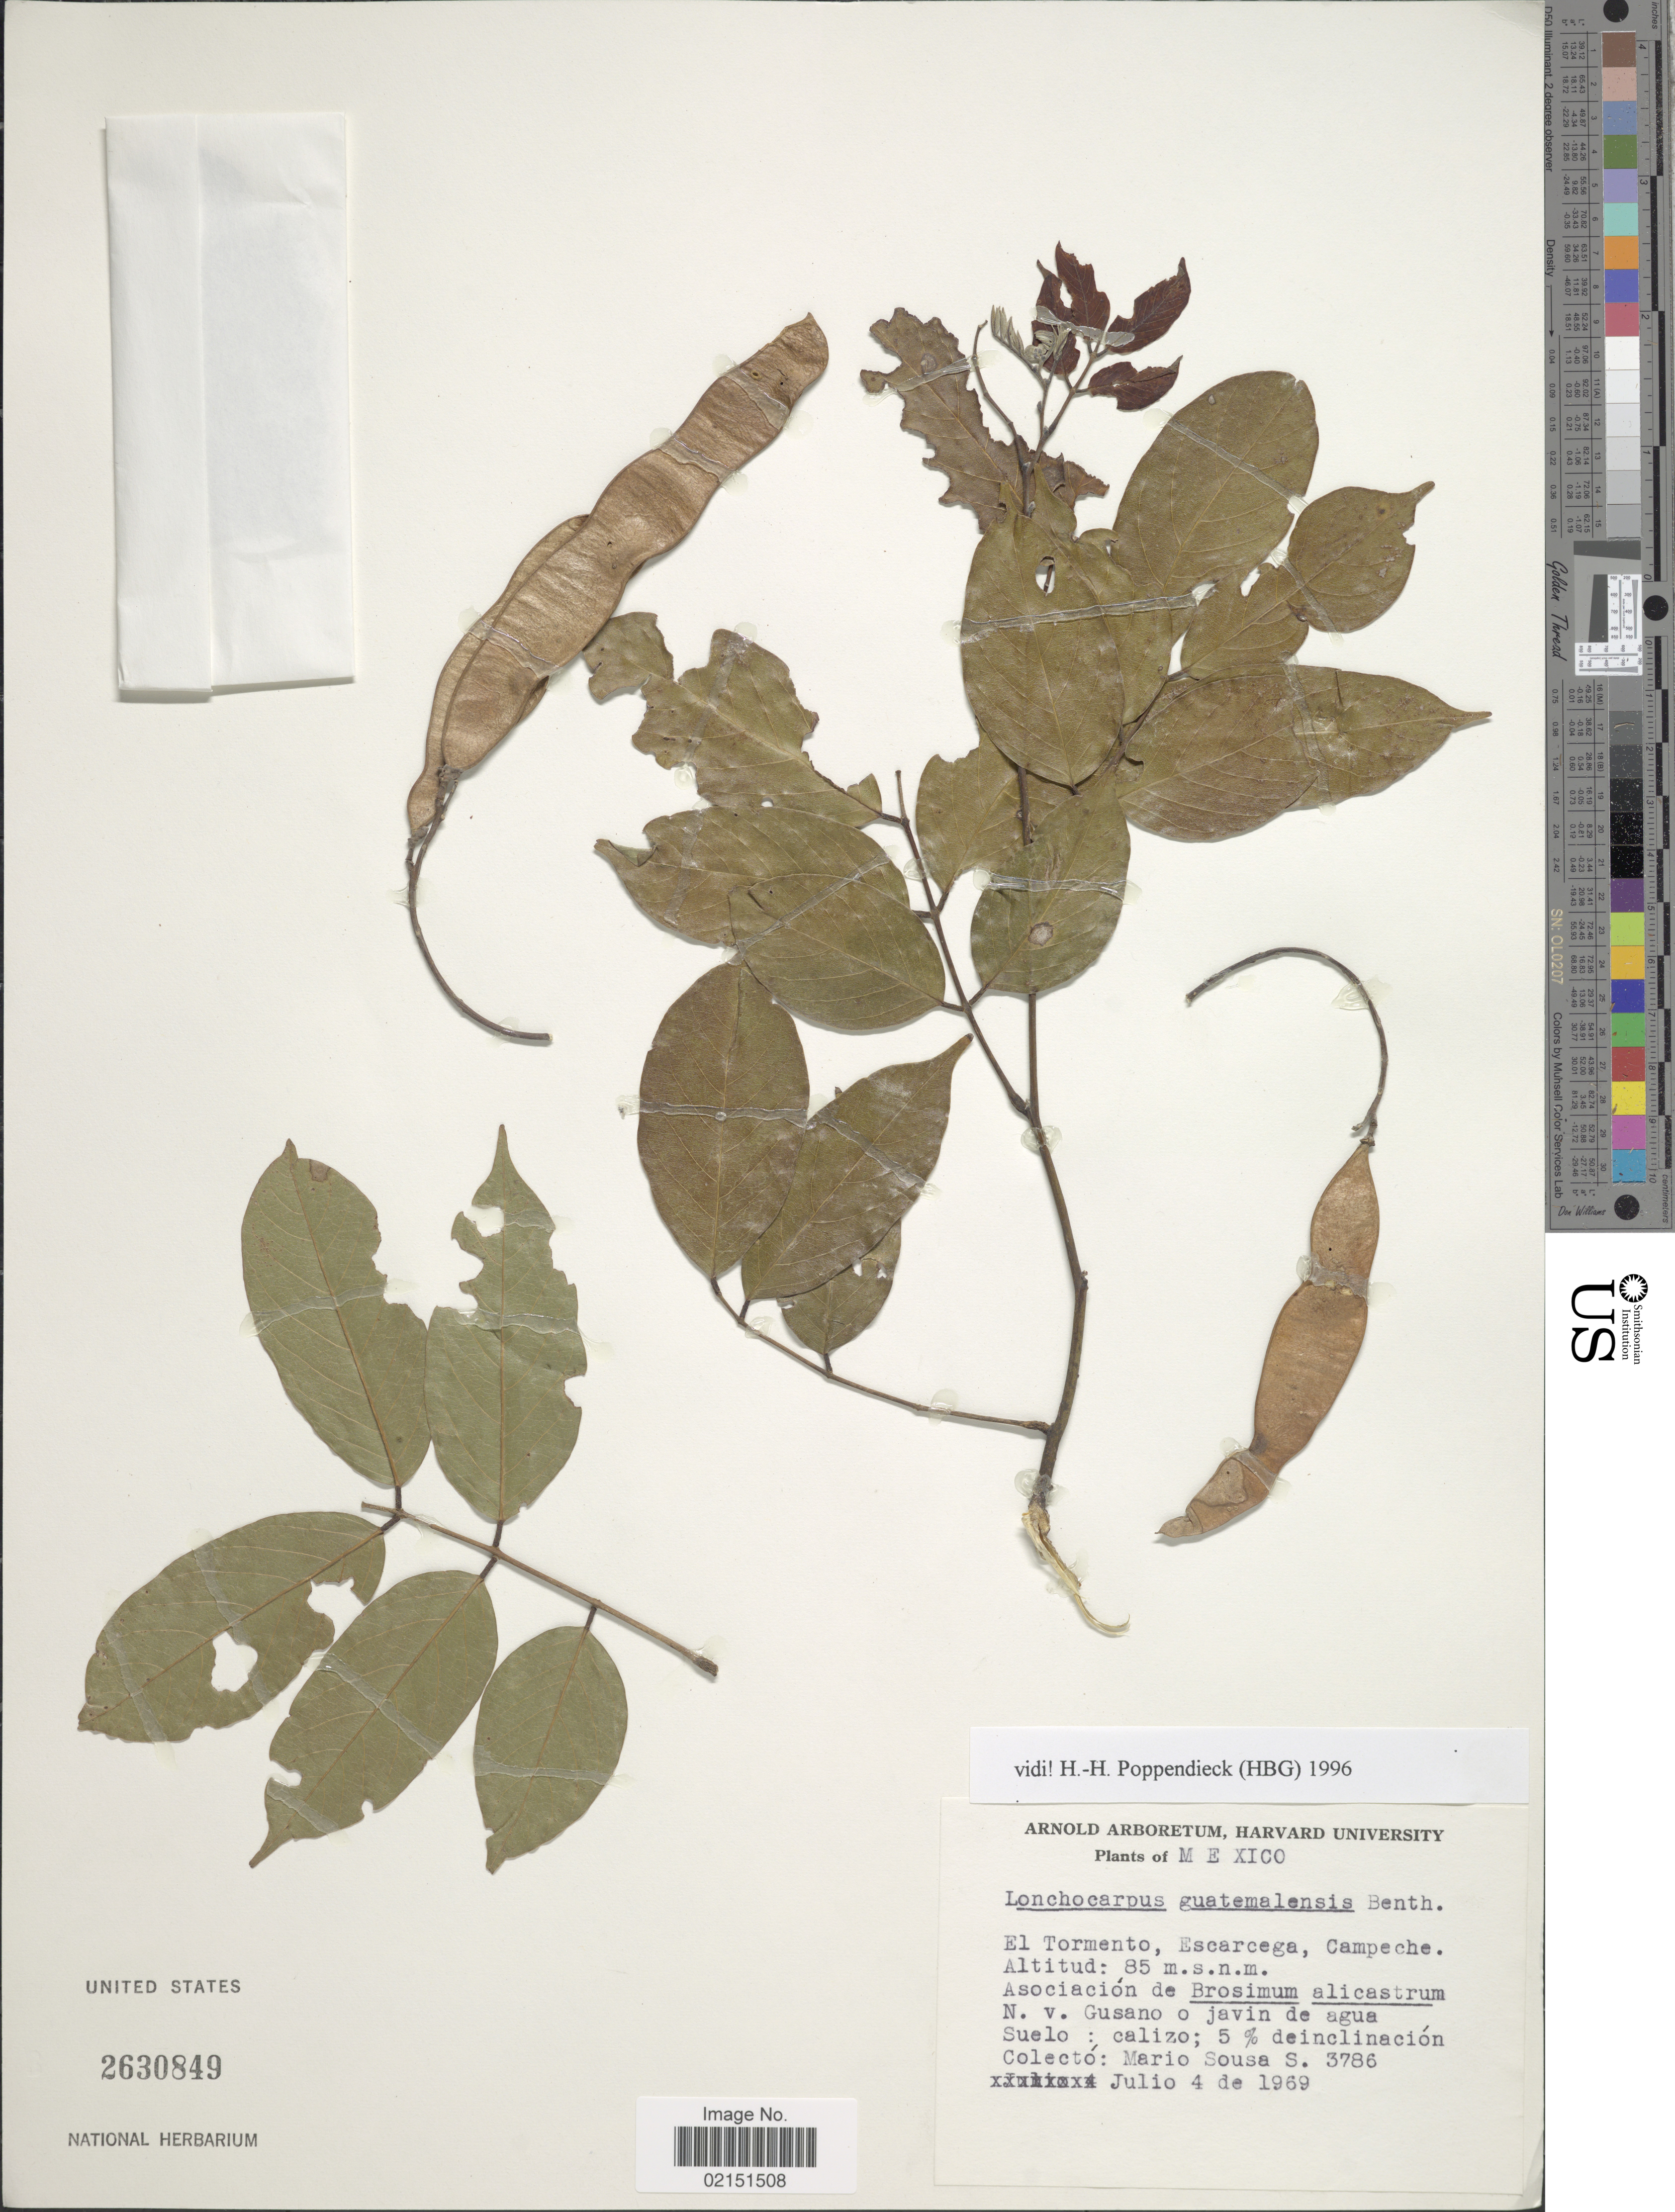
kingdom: Plantae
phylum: Tracheophyta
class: Magnoliopsida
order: Fabales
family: Fabaceae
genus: Lonchocarpus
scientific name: Lonchocarpus guatemalensis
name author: Benth.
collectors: M. Sousa S.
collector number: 3786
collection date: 1969-07-04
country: Mexico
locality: El Tormento, Escarcega, Campeche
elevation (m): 85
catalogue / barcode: US 2630849